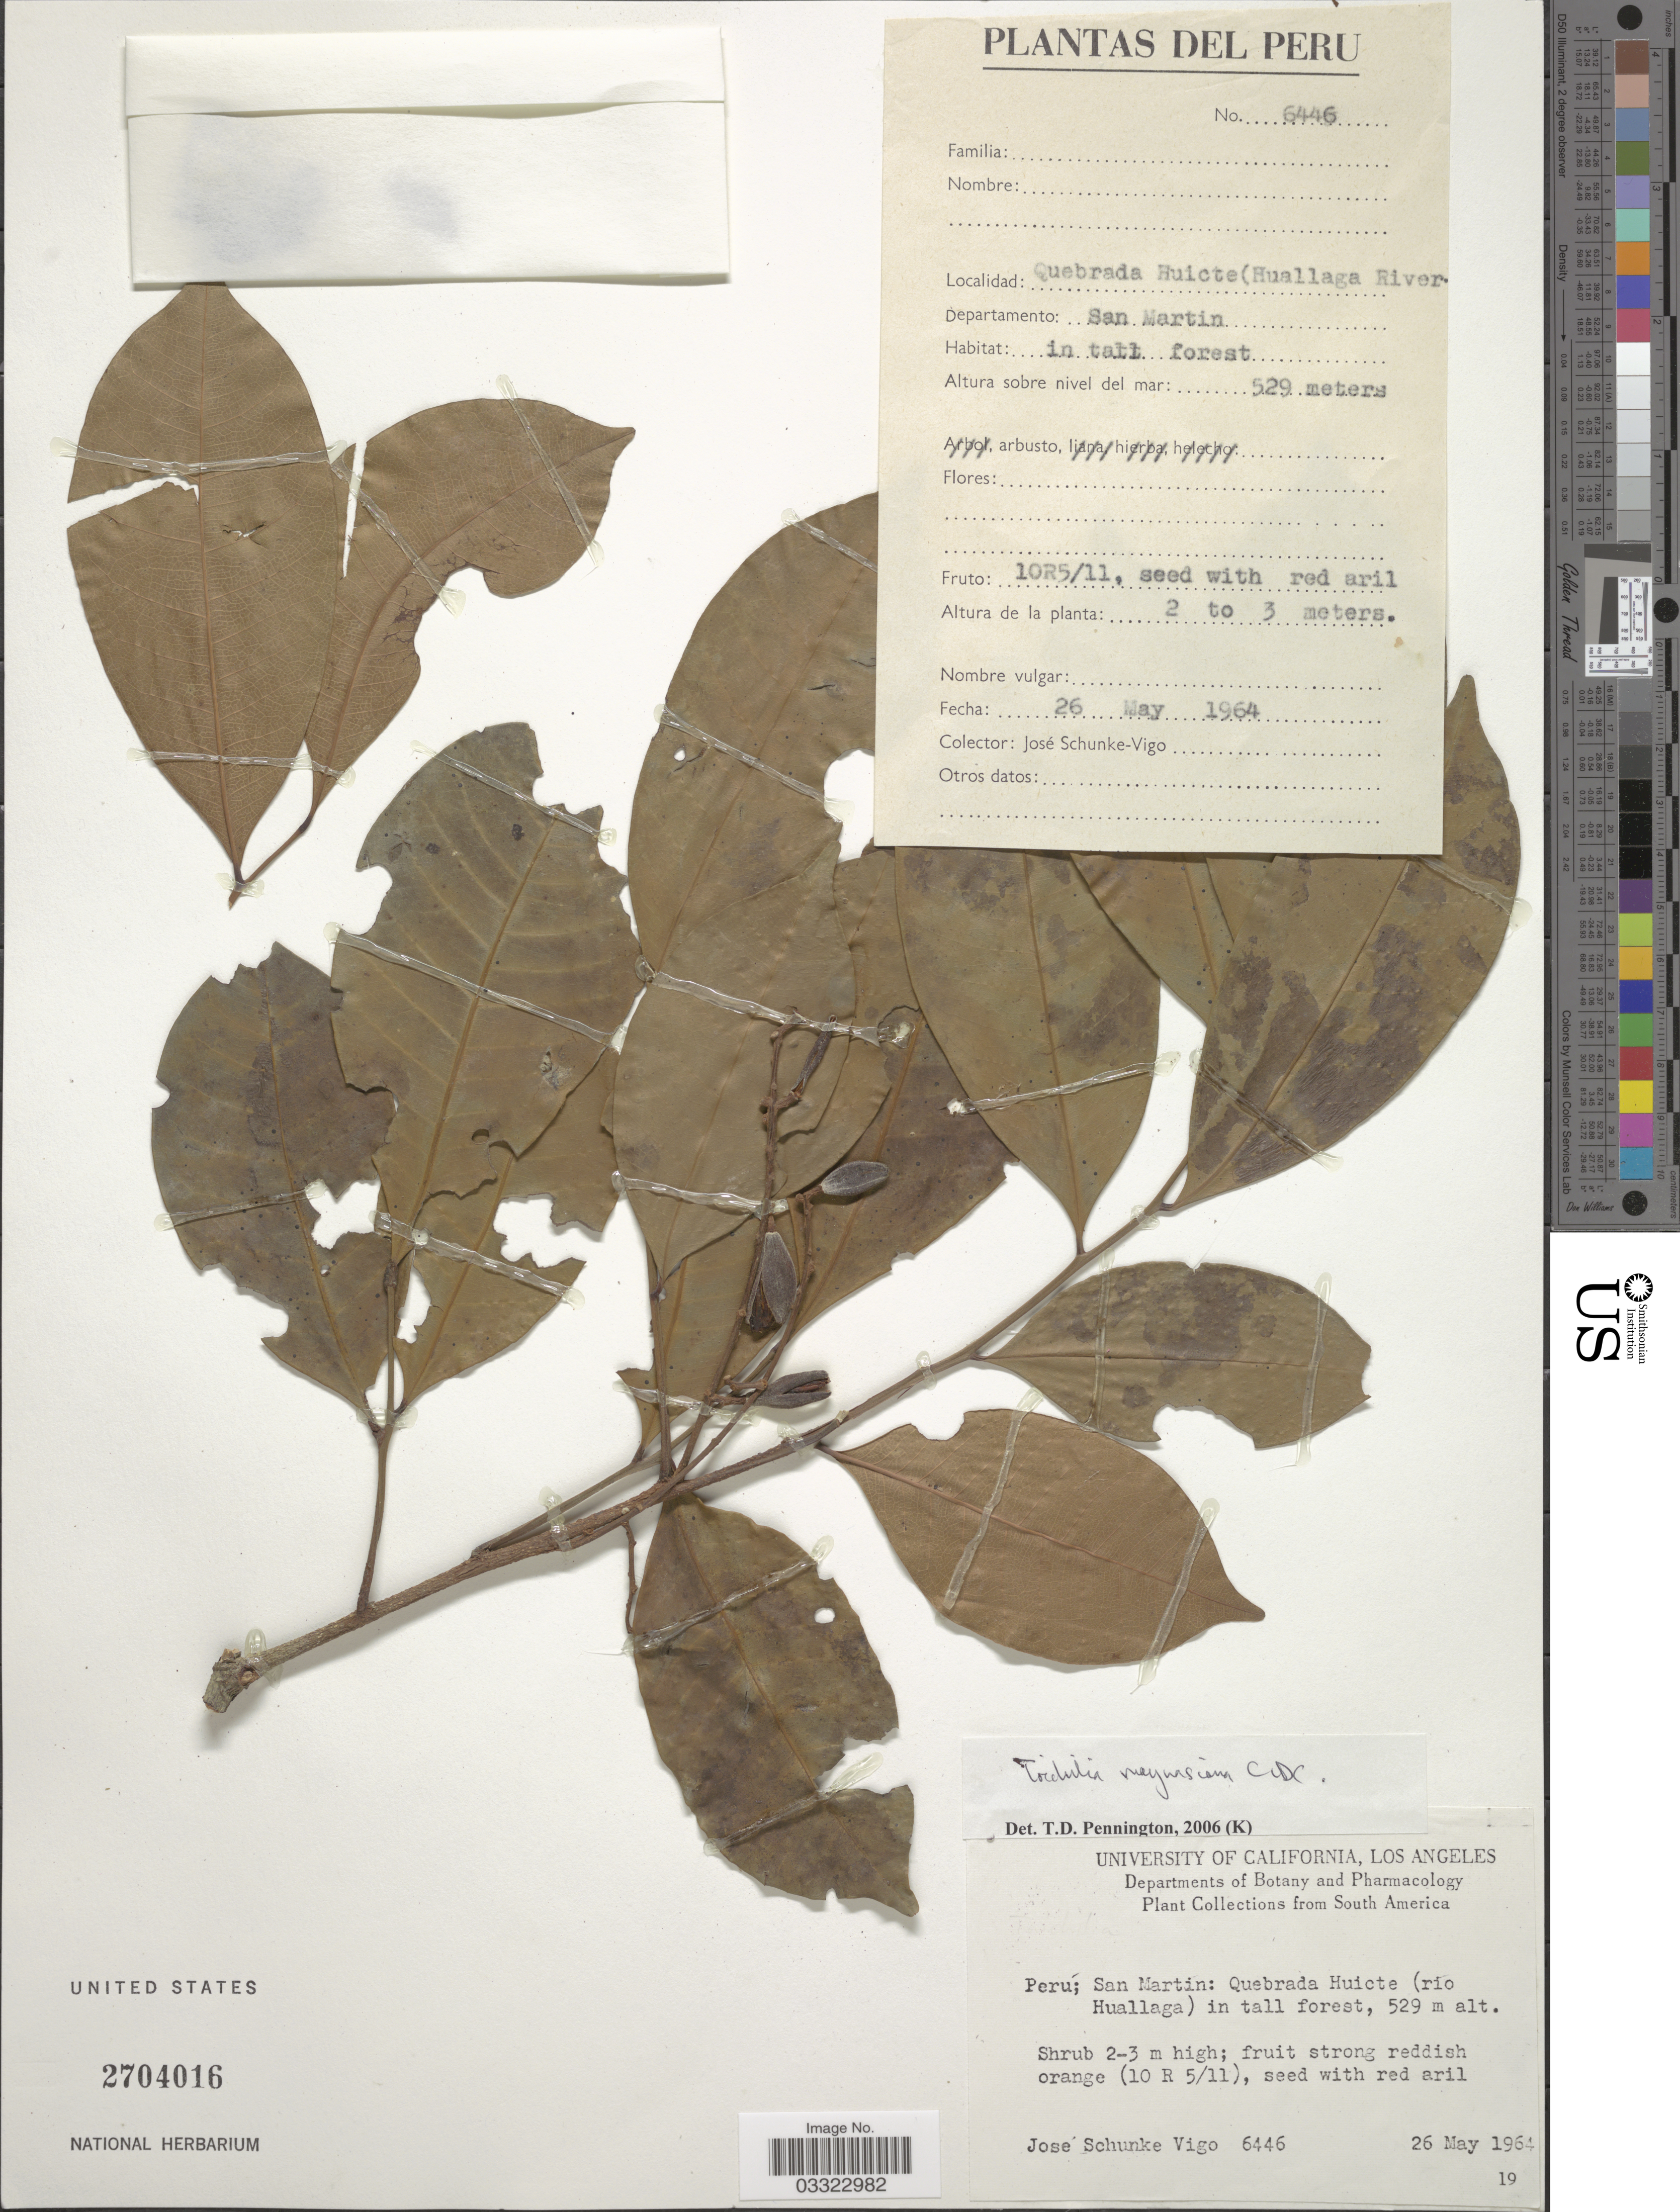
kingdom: Plantae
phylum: Tracheophyta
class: Magnoliopsida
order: Sapindales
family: Meliaceae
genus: Trichilia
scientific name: Trichilia maynasiana subsp. maynasiana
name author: C. DC.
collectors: J. Schunke Vigo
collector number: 6446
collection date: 1964-05-26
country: Peru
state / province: San Martín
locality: Quebrada Huicte (rio Huallaga). Departamento San Martin.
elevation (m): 529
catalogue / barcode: US 2704016